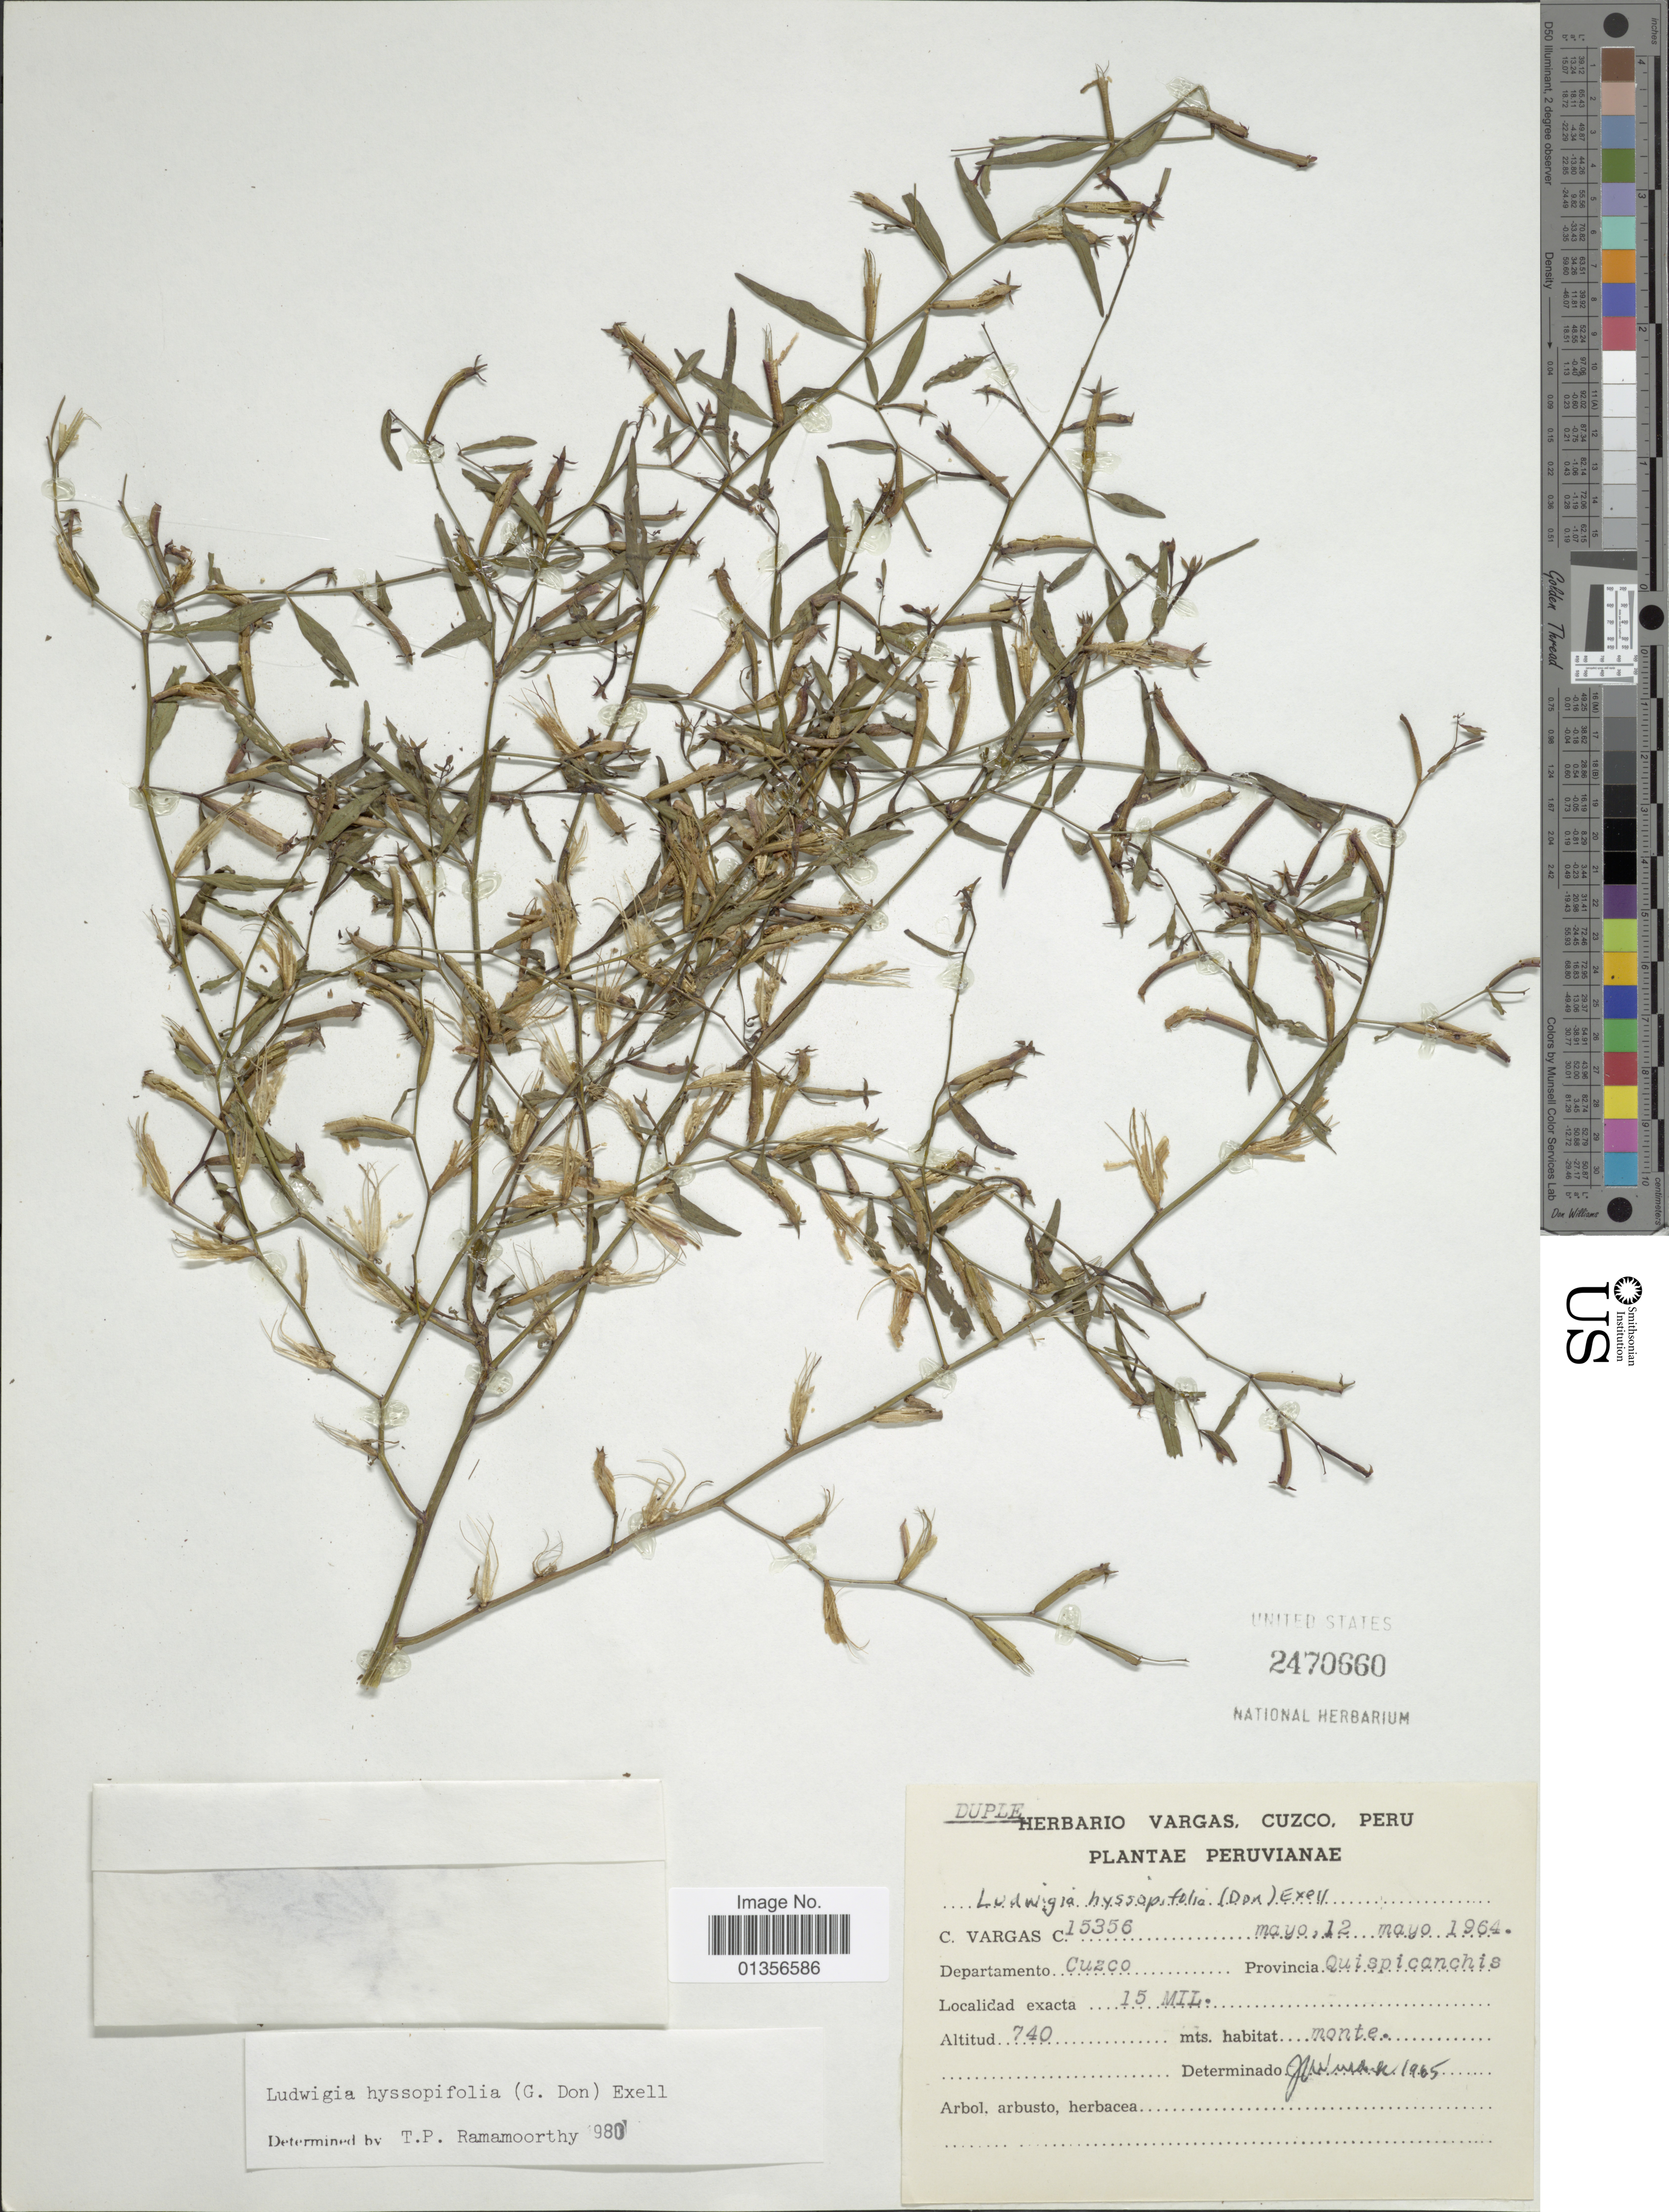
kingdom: Plantae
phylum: Tracheophyta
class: Magnoliopsida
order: Myrtales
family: Onagraceae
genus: Ludwigia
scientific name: Ludwigia hyssopifolia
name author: (G. Don) Exell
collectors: C. Vargas Calderón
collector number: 15356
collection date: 1964-05-12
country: Peru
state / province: Cusco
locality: Provincia Quispicanchis, 15 Mil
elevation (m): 740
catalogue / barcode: US 2470660